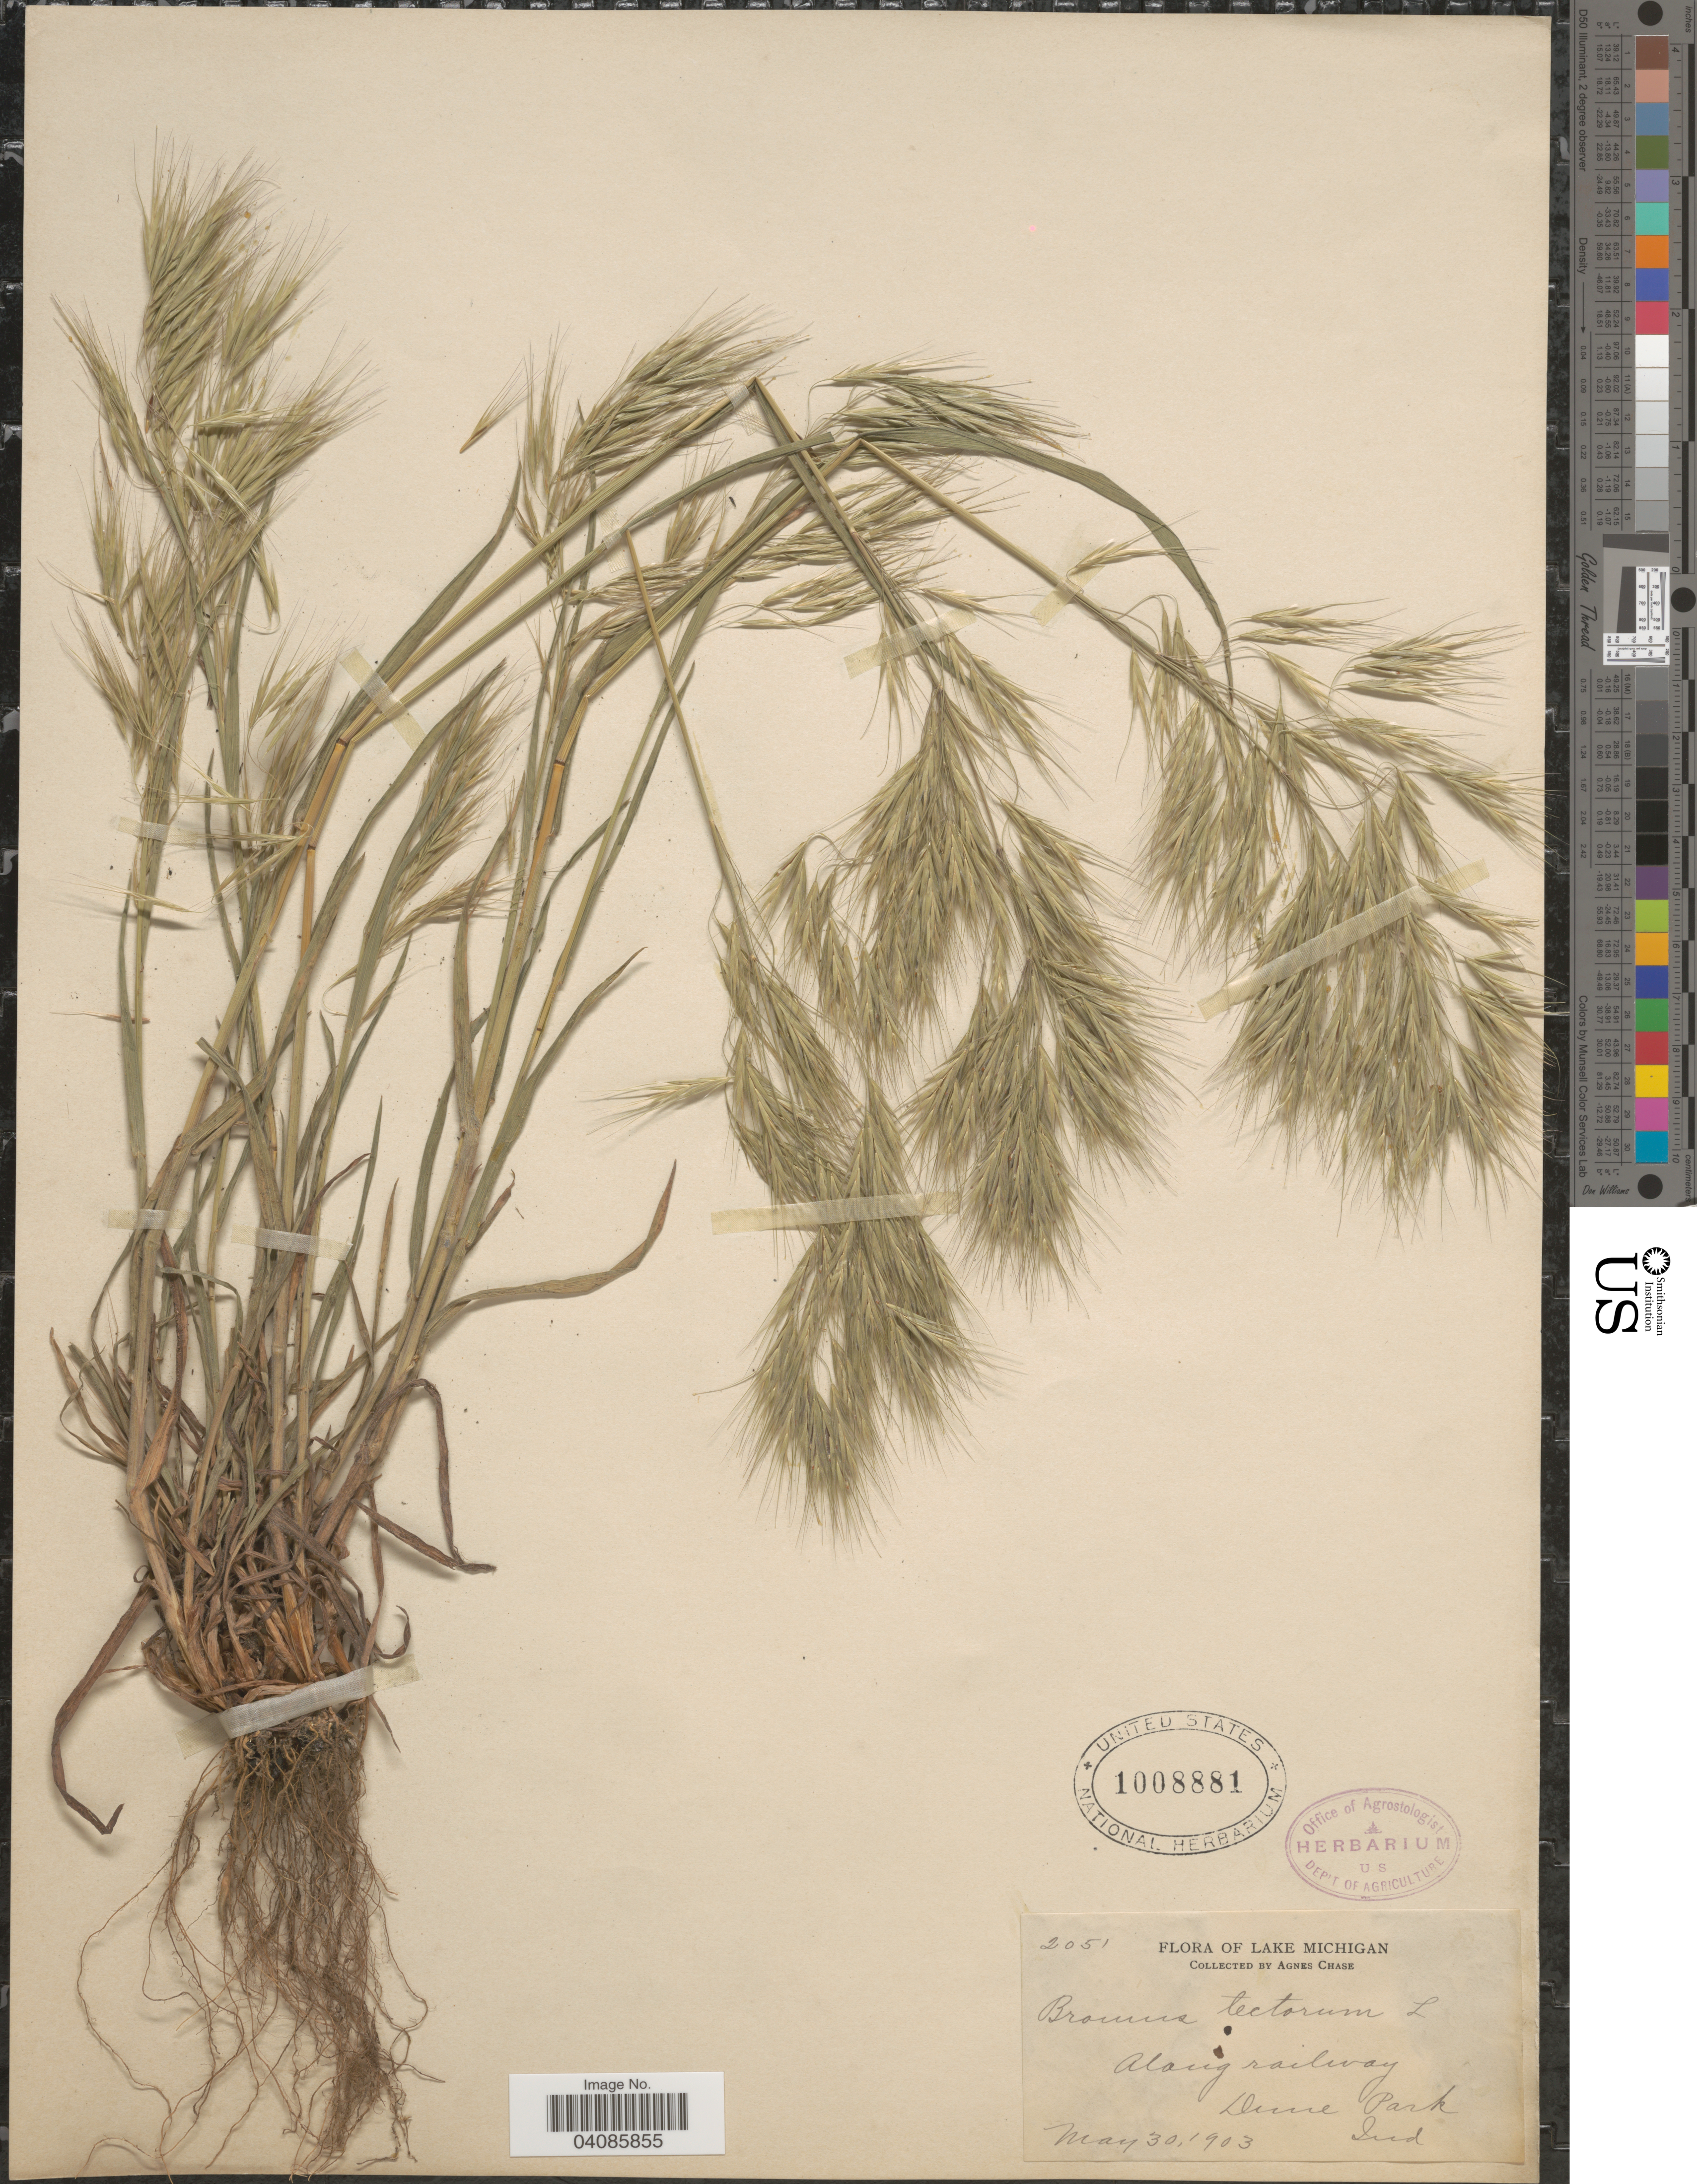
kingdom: Plantae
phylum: Tracheophyta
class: Liliopsida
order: Poales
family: Poaceae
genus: Bromus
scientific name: Bromus tectorum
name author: L.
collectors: A. Chase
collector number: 2051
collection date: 1903-05-30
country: United States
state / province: Indiana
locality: Lake Michigan. Along railway Dune Park.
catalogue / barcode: US 1008881